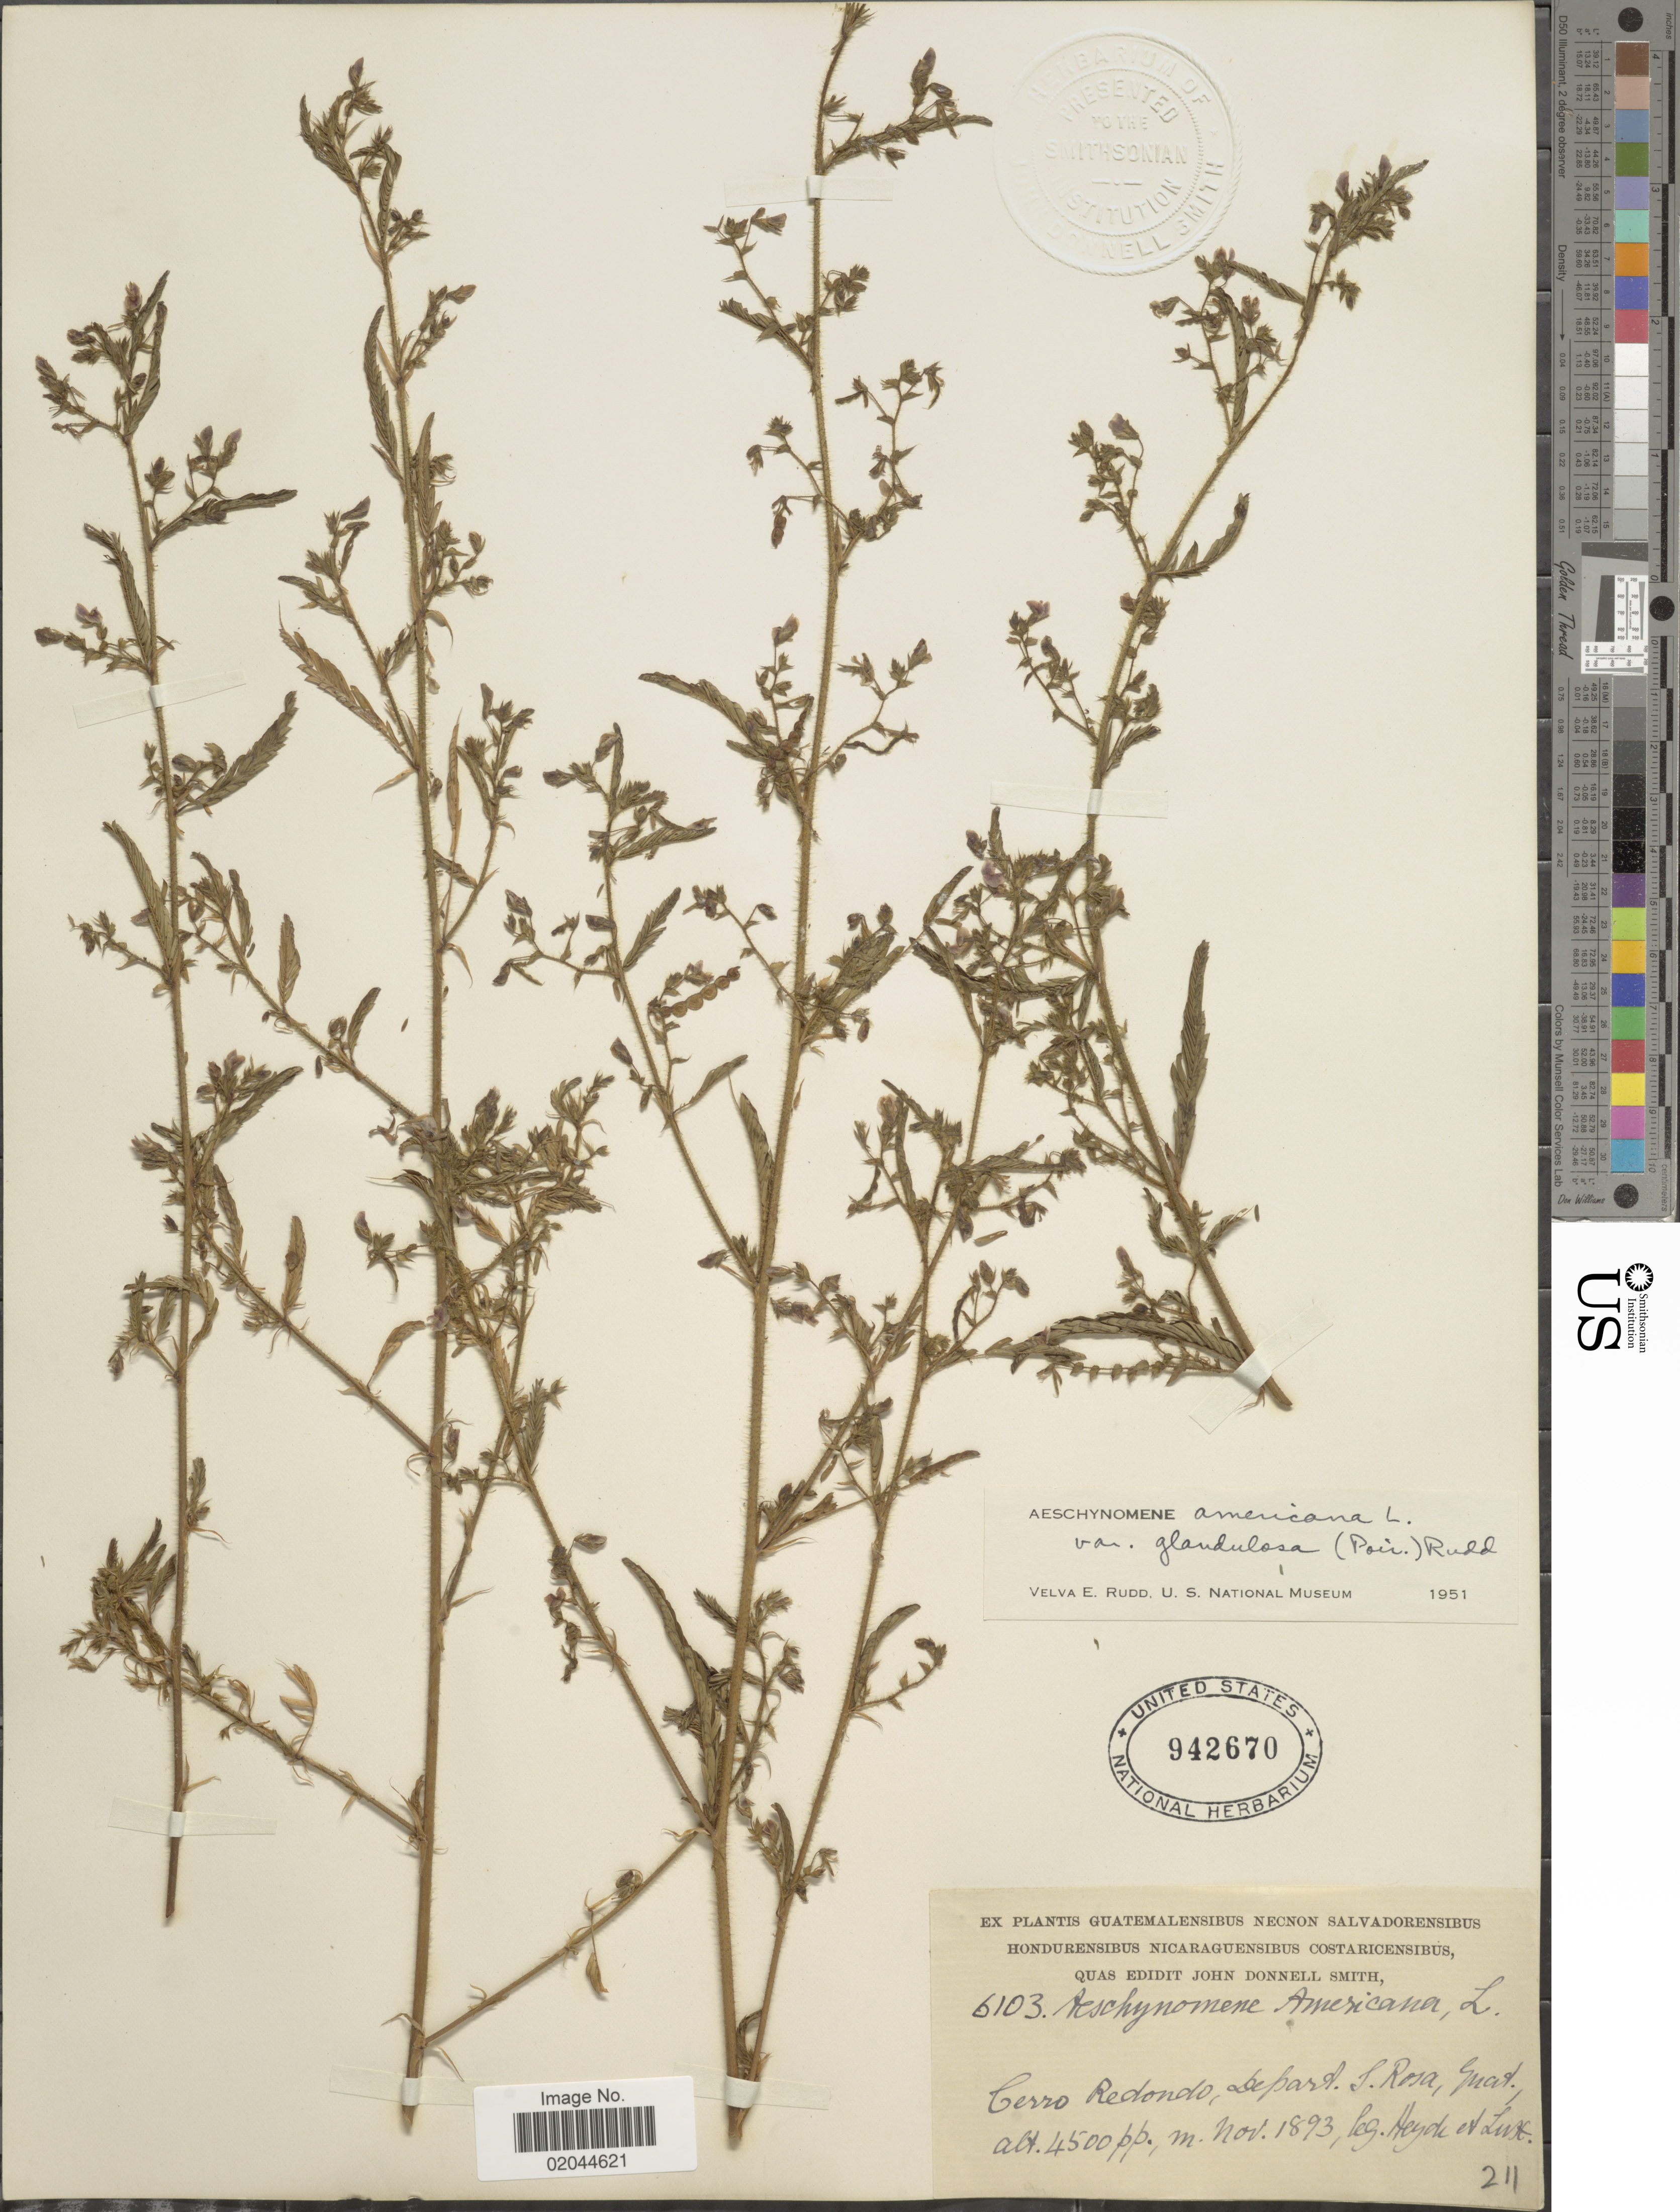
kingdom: Plantae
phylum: Tracheophyta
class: Magnoliopsida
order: Fabales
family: Fabaceae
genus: Aeschynomene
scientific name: Aeschynomene americana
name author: L.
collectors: Heyde & Lux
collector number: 6103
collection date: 1893-11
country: Guatemala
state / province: Santa Rosa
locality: Cerro Redondo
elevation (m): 1372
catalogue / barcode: US 942670